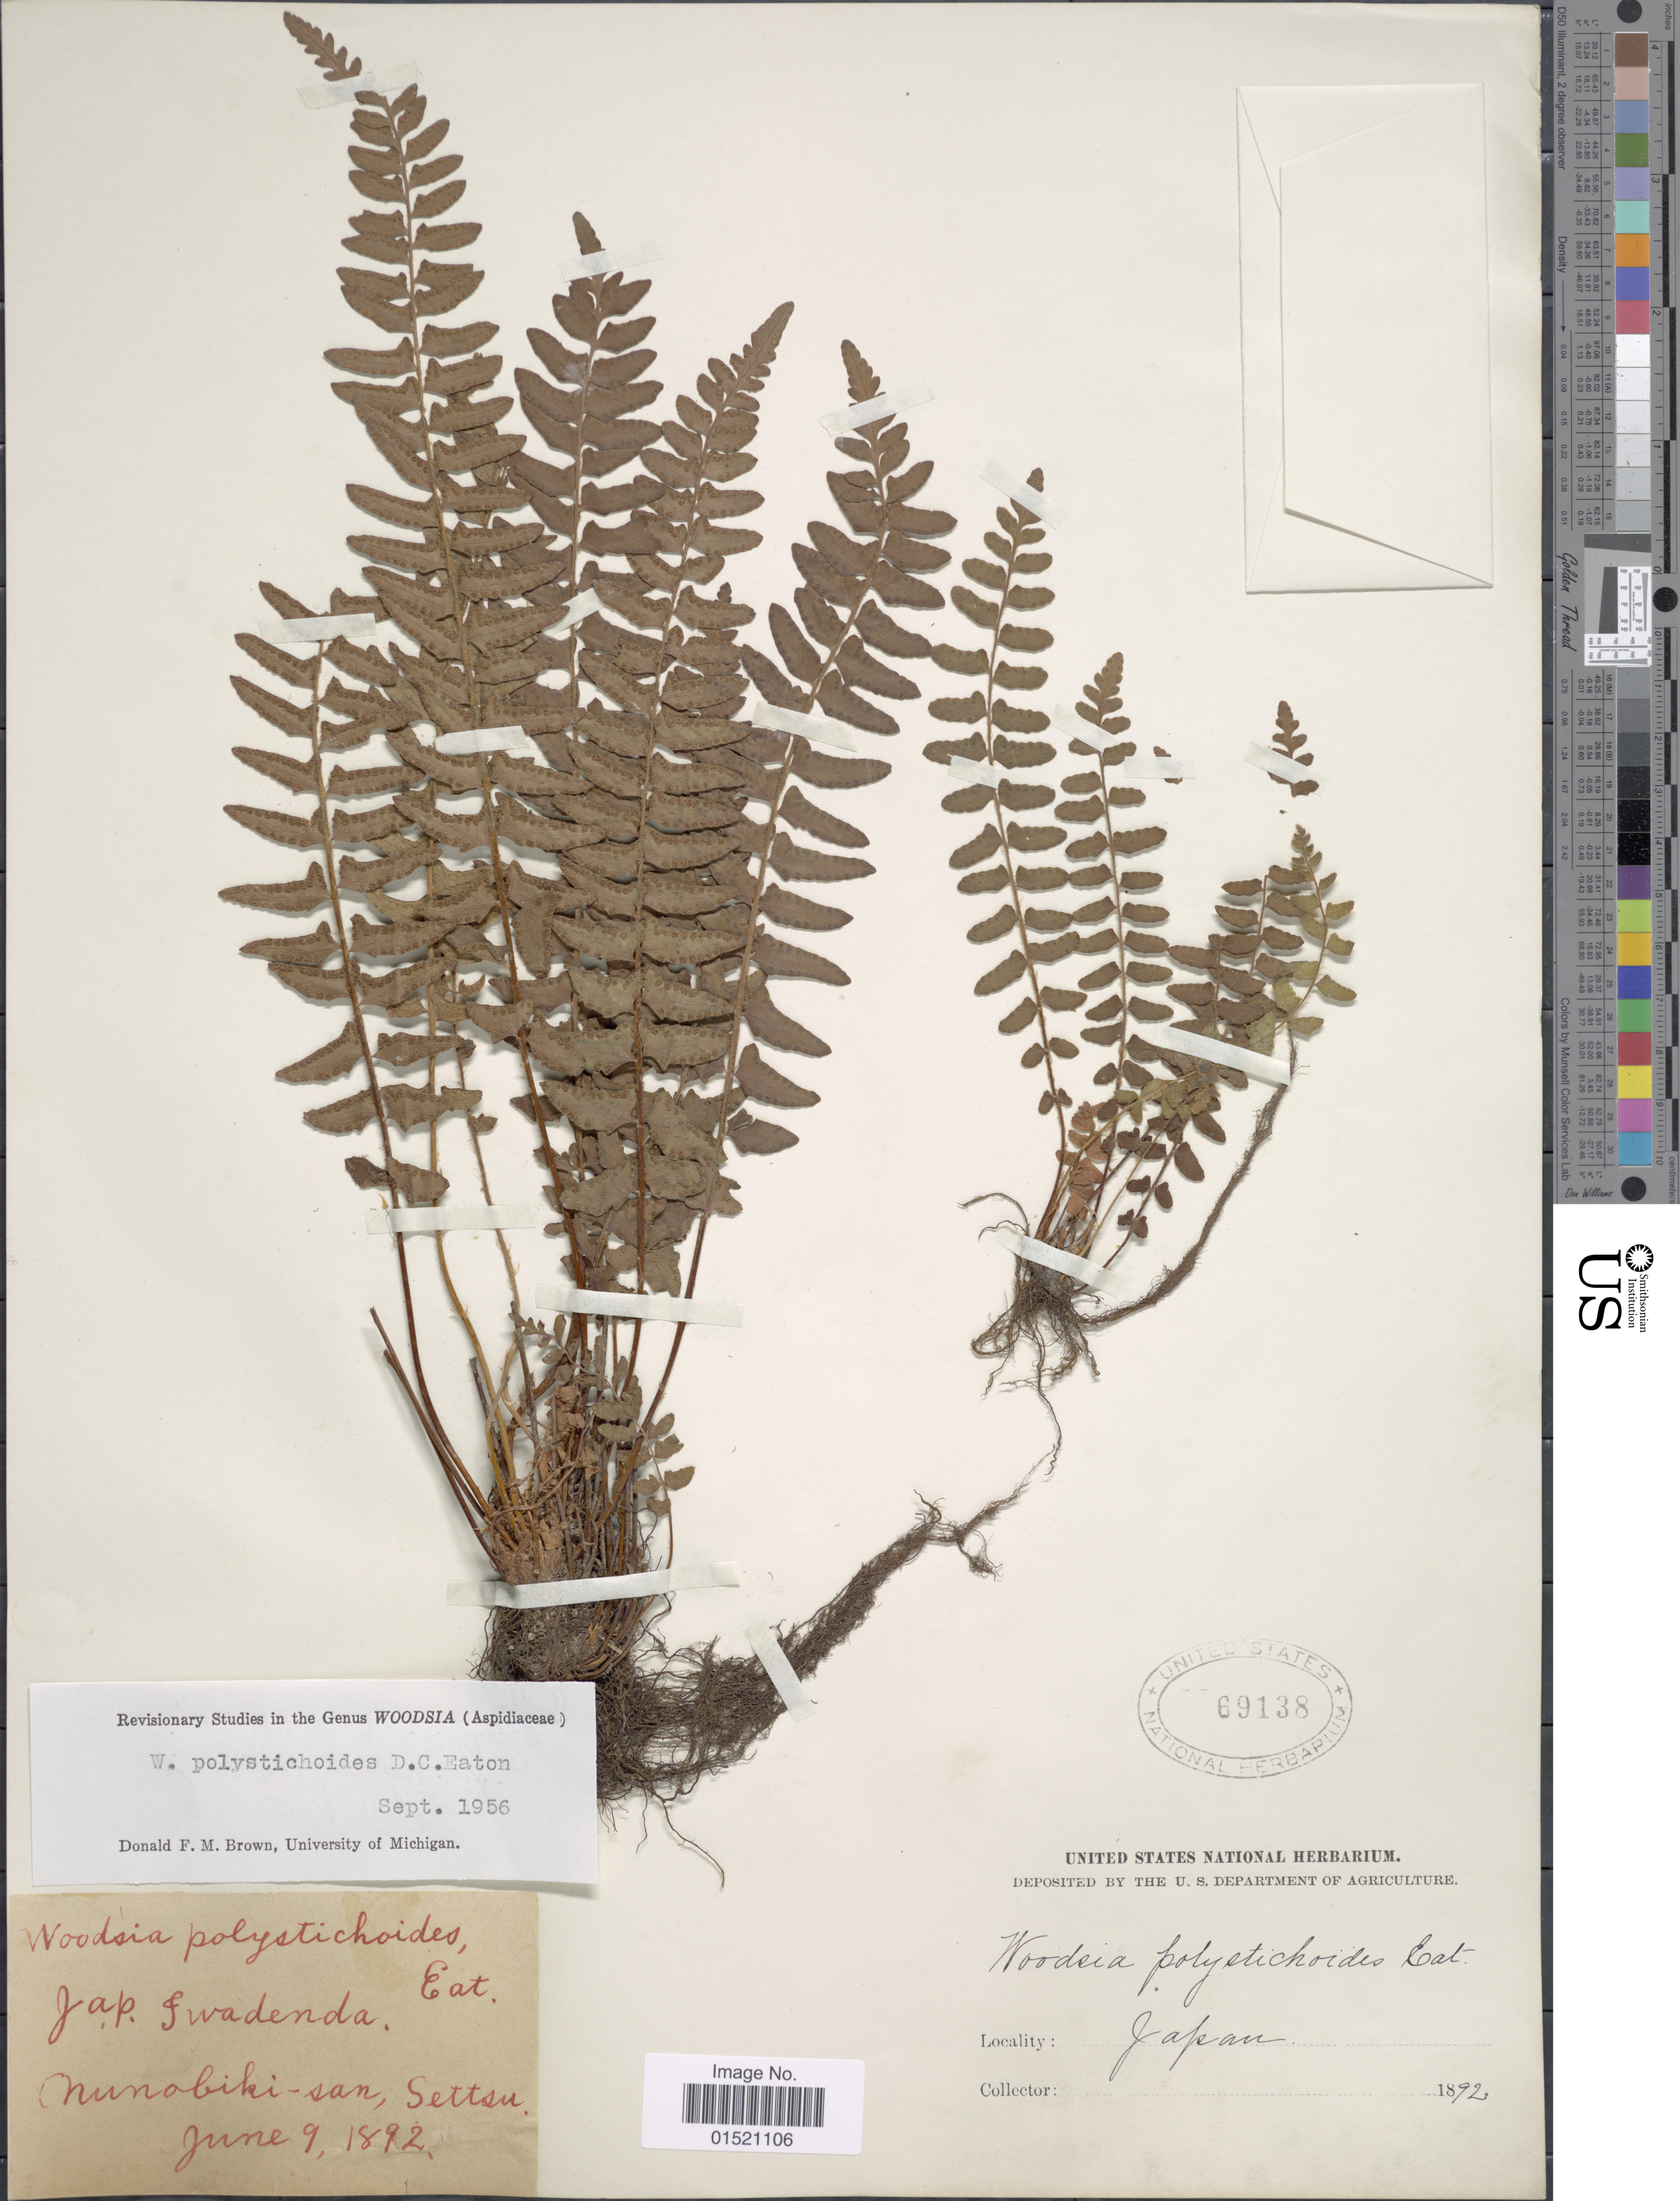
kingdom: Plantae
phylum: Tracheophyta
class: Polypodiopsida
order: Polypodiales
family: Woodsiaceae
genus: Woodsia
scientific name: Woodsia polystichoides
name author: D.C. Eaton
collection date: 1892-06-09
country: Japan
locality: Swadenda Nunobiki-san Settsu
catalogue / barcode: US 69138